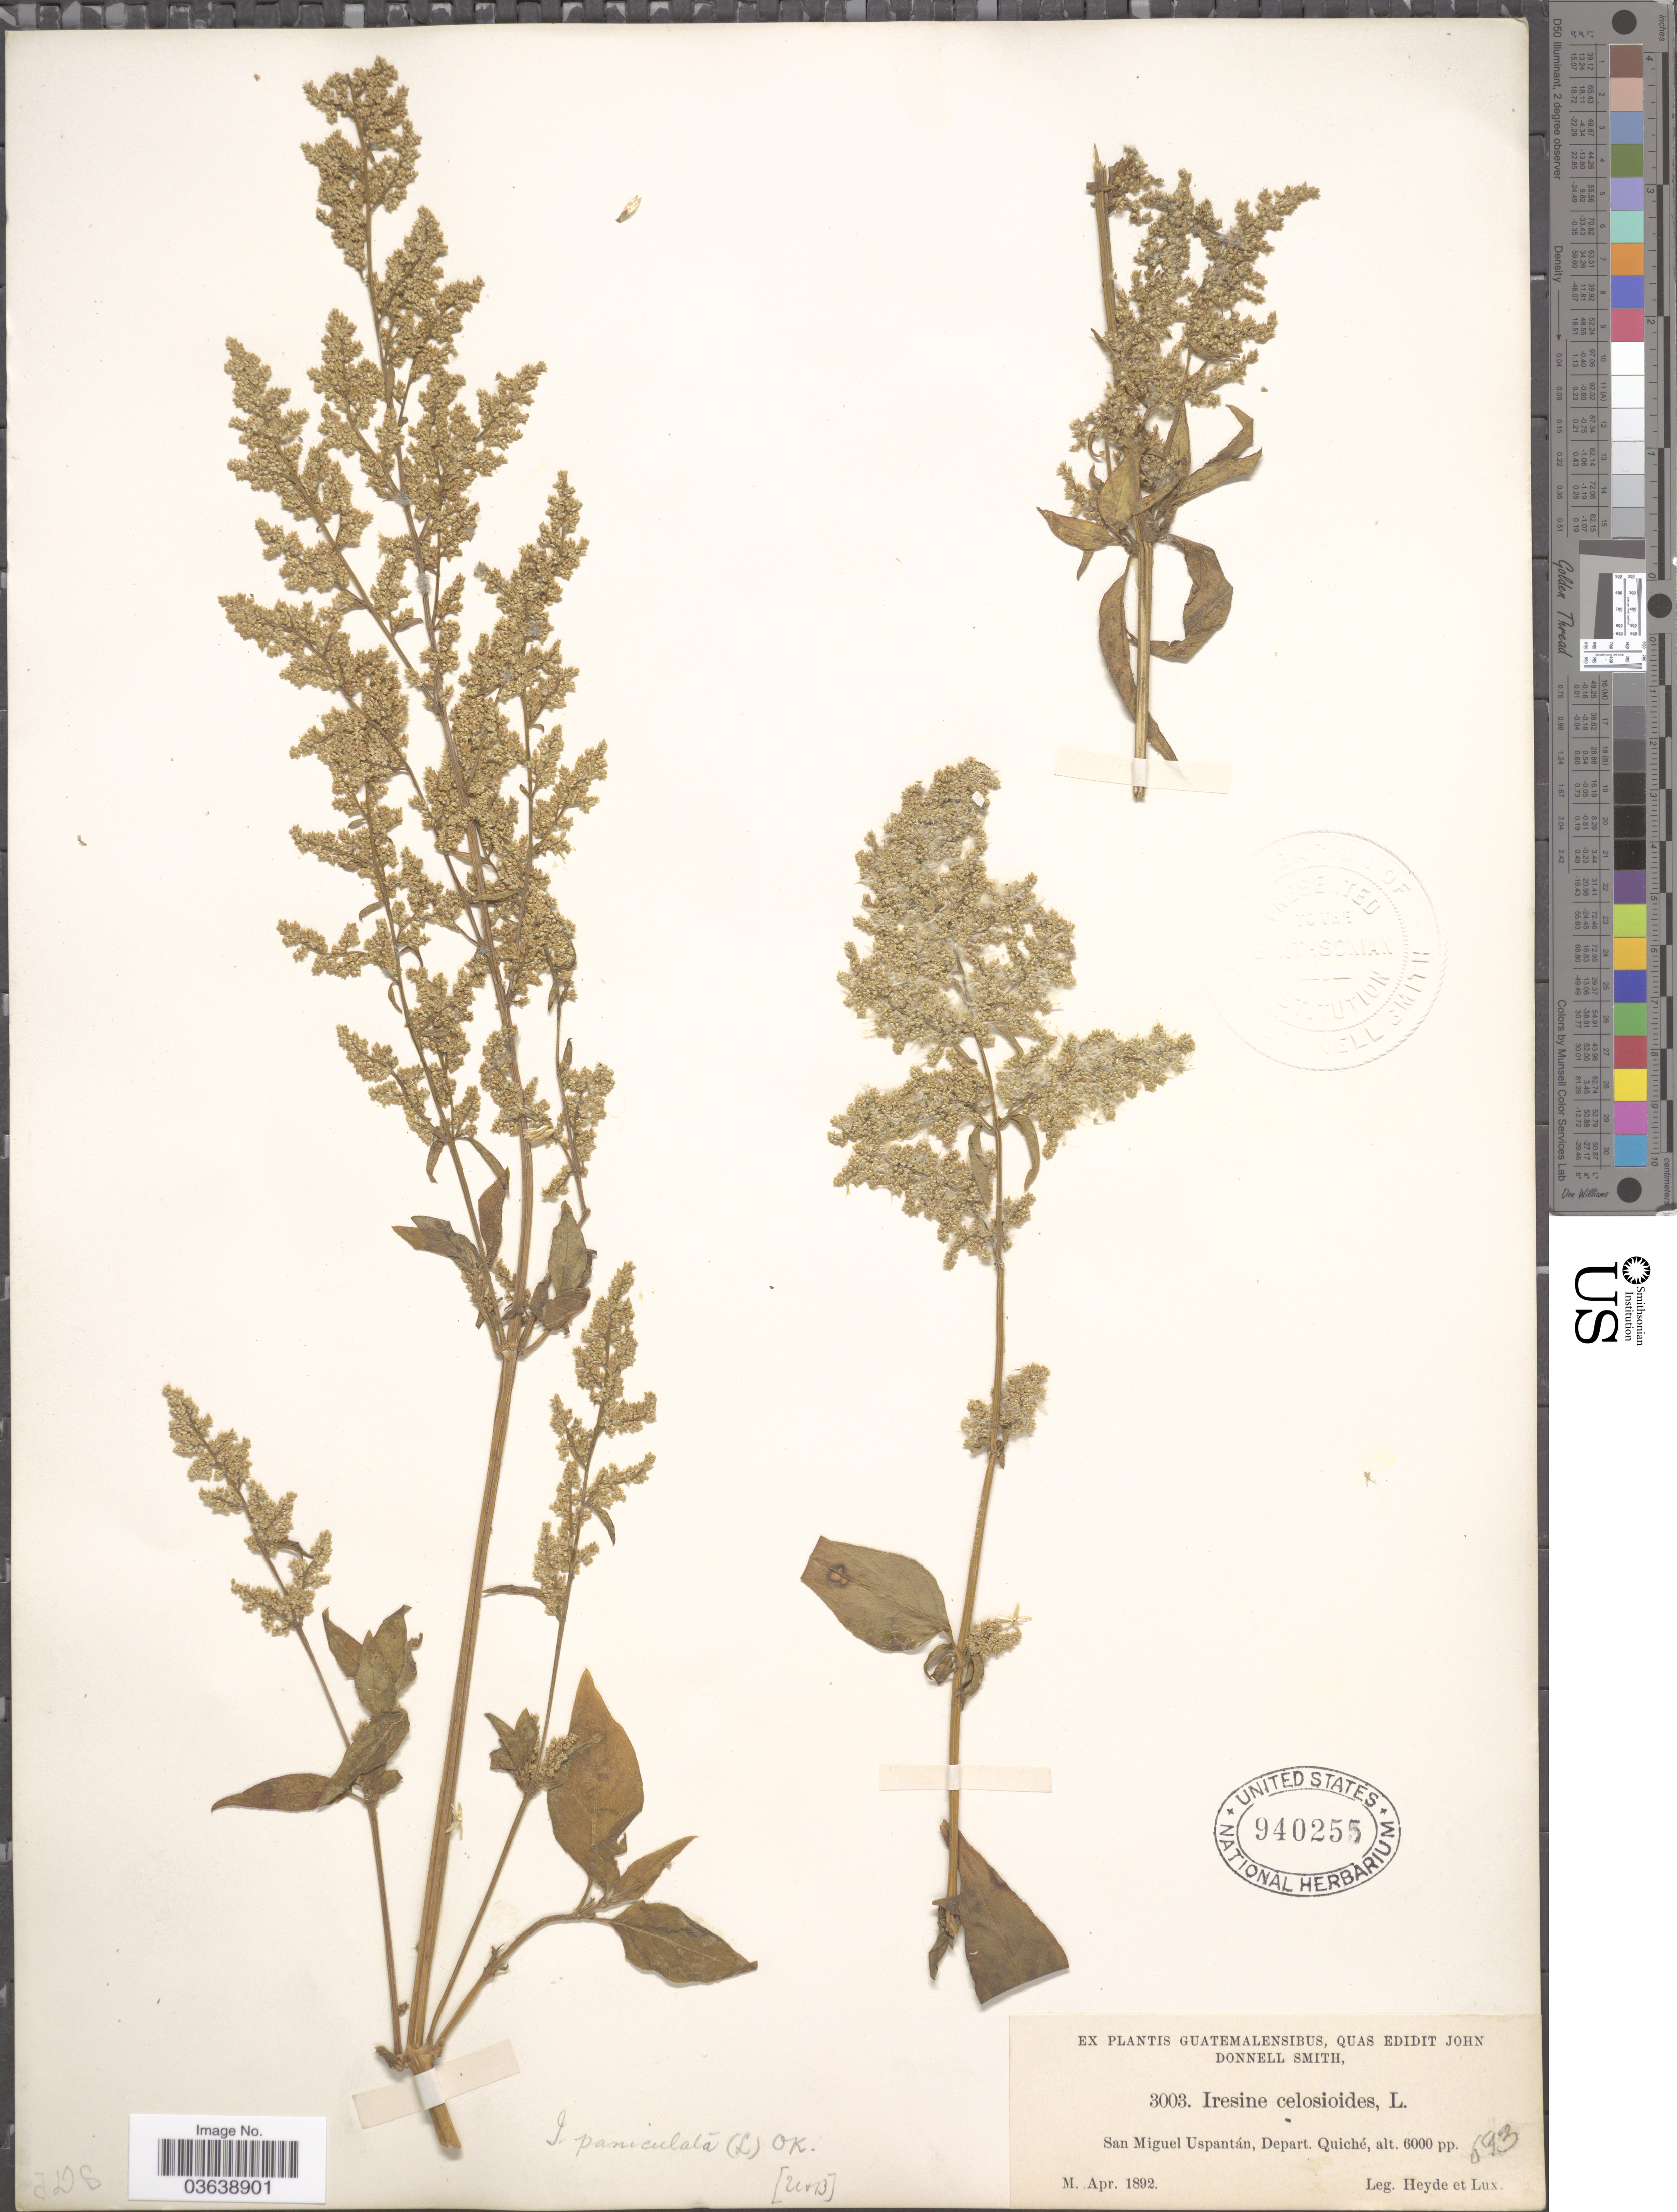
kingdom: Plantae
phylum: Tracheophyta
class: Magnoliopsida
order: Caryophyllales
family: Amaranthaceae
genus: Iresine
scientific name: Iresine celosia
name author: L.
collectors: Heyde & Lux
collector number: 3003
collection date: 1892-04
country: Guatemala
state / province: El Quiché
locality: San Miguel Uspantán, Depart. Quiché.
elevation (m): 1829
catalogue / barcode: US 940255